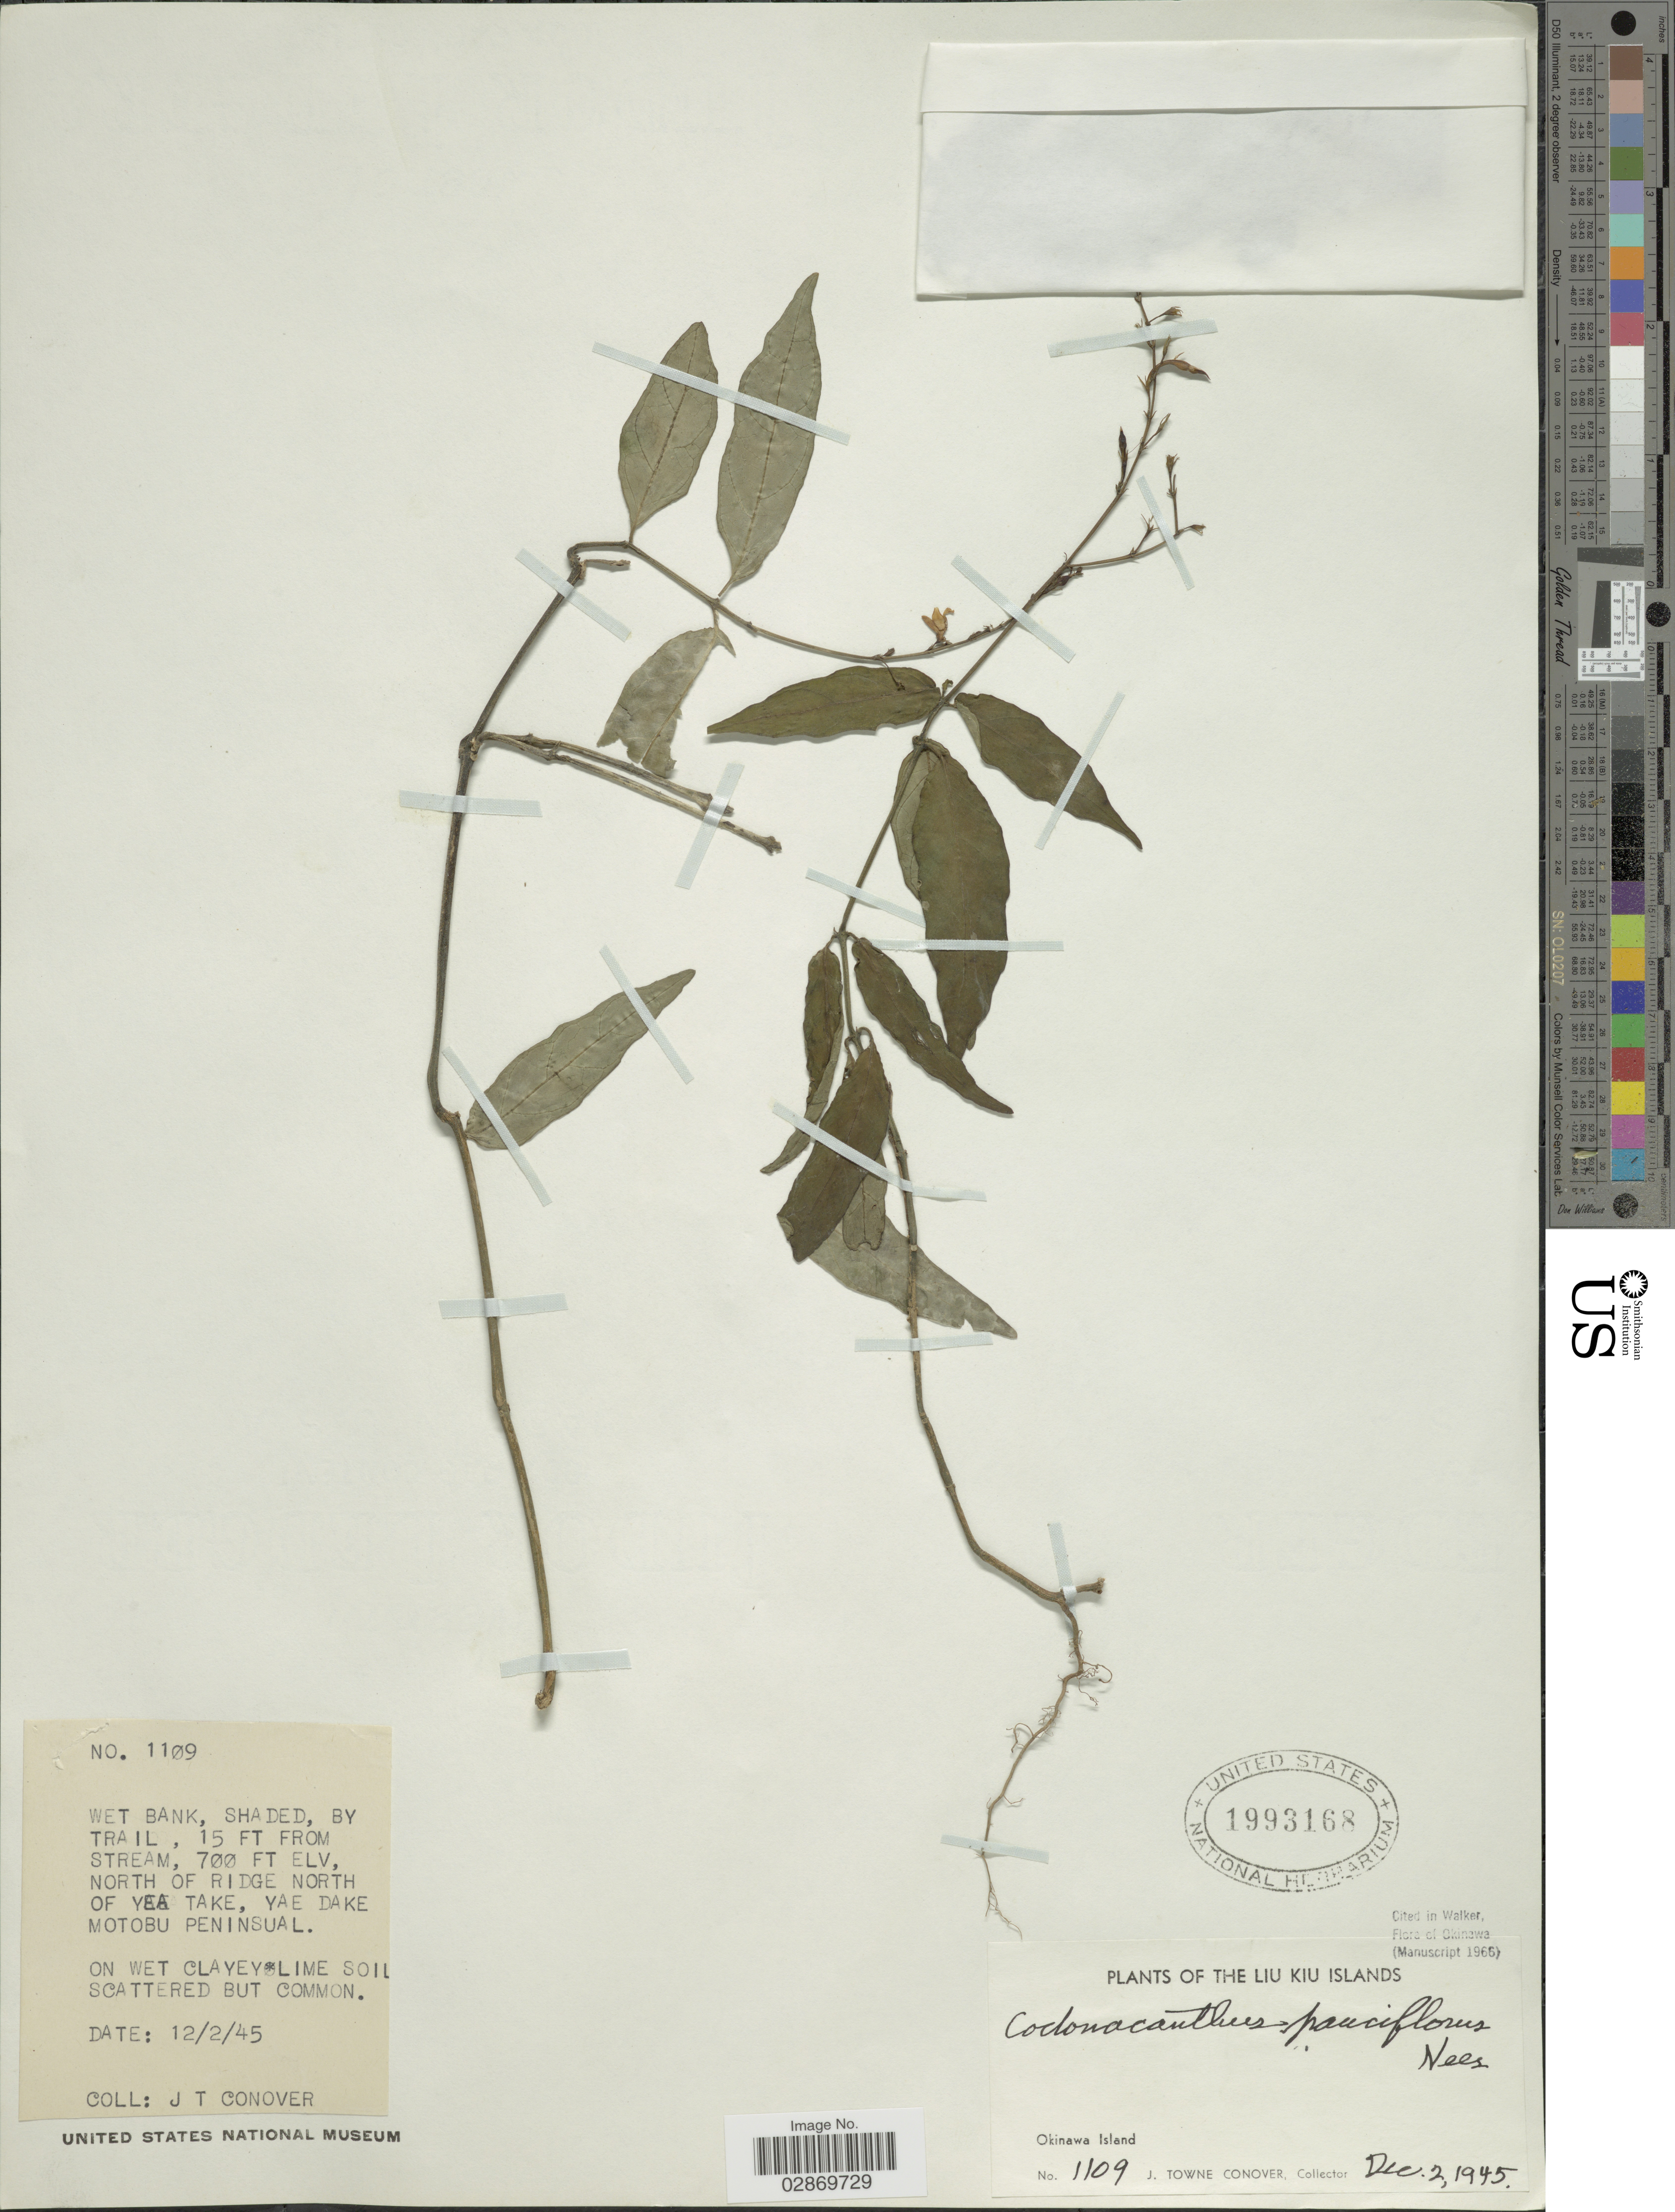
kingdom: Plantae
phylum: Tracheophyta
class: Magnoliopsida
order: Lamiales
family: Acanthaceae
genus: Codonacanthus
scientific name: Codonacanthus pauciflorus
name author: (Nees) Nees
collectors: J. T. Conover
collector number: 1109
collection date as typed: Transcribed d/m/y: 12/2/45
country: Japan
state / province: Okinawa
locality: Liu Kiu Islands, Okinawa Island, By trail, 15 ft from Stream, North of Ridge North of Yea Lake, Yae Dake Motobu Peninsual.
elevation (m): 213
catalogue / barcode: US 1993168